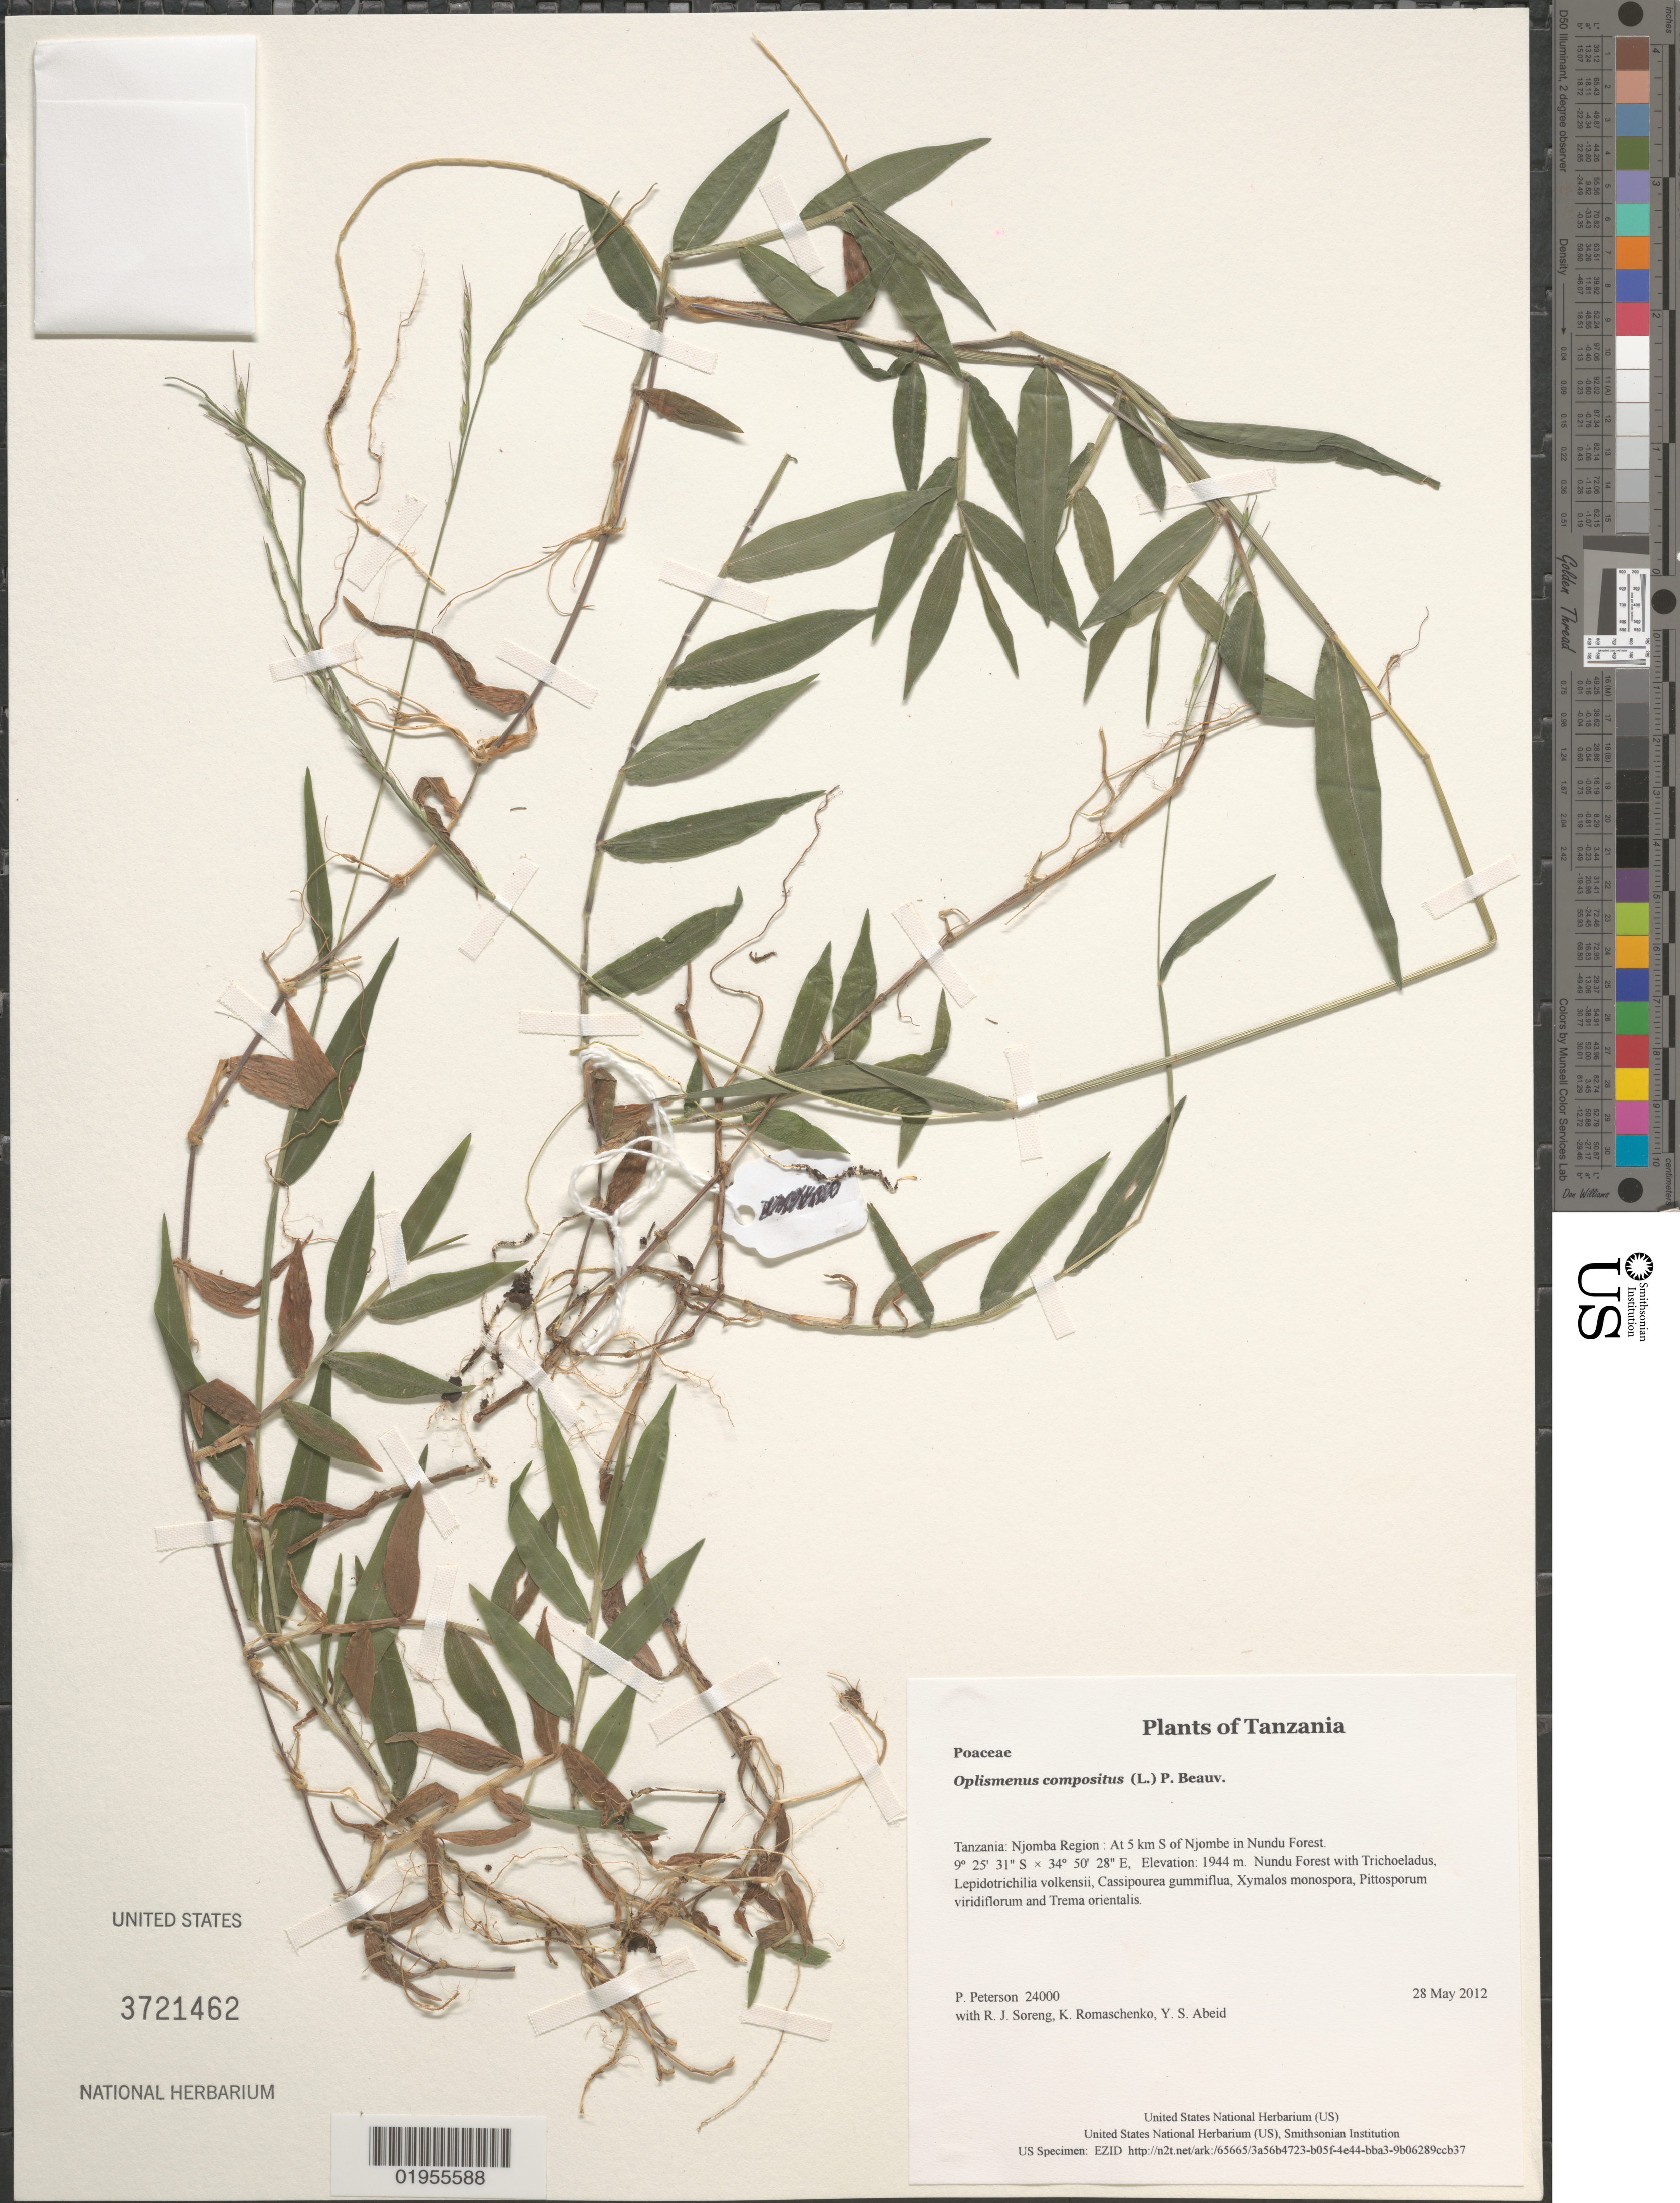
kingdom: Plantae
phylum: Tracheophyta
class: Liliopsida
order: Poales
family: Poaceae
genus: Oplismenus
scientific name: Oplismenus compositus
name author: (L.) P. Beauv.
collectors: P. M. Peterson, R. J. Soreng, K. Romaschenko & Y. Abeid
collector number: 24000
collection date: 2012-05-28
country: Tanzania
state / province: Njombe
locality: At 5 km S of Njombe in Nundu Forest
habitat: Nundu Forest with Trichoeladus, Lepidotrichilia volkensii, Cassipourea gummiflua, Xymalos monospora, Pittosporum viridiflorum and Trema orientalis.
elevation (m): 1944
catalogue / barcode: US 3721462